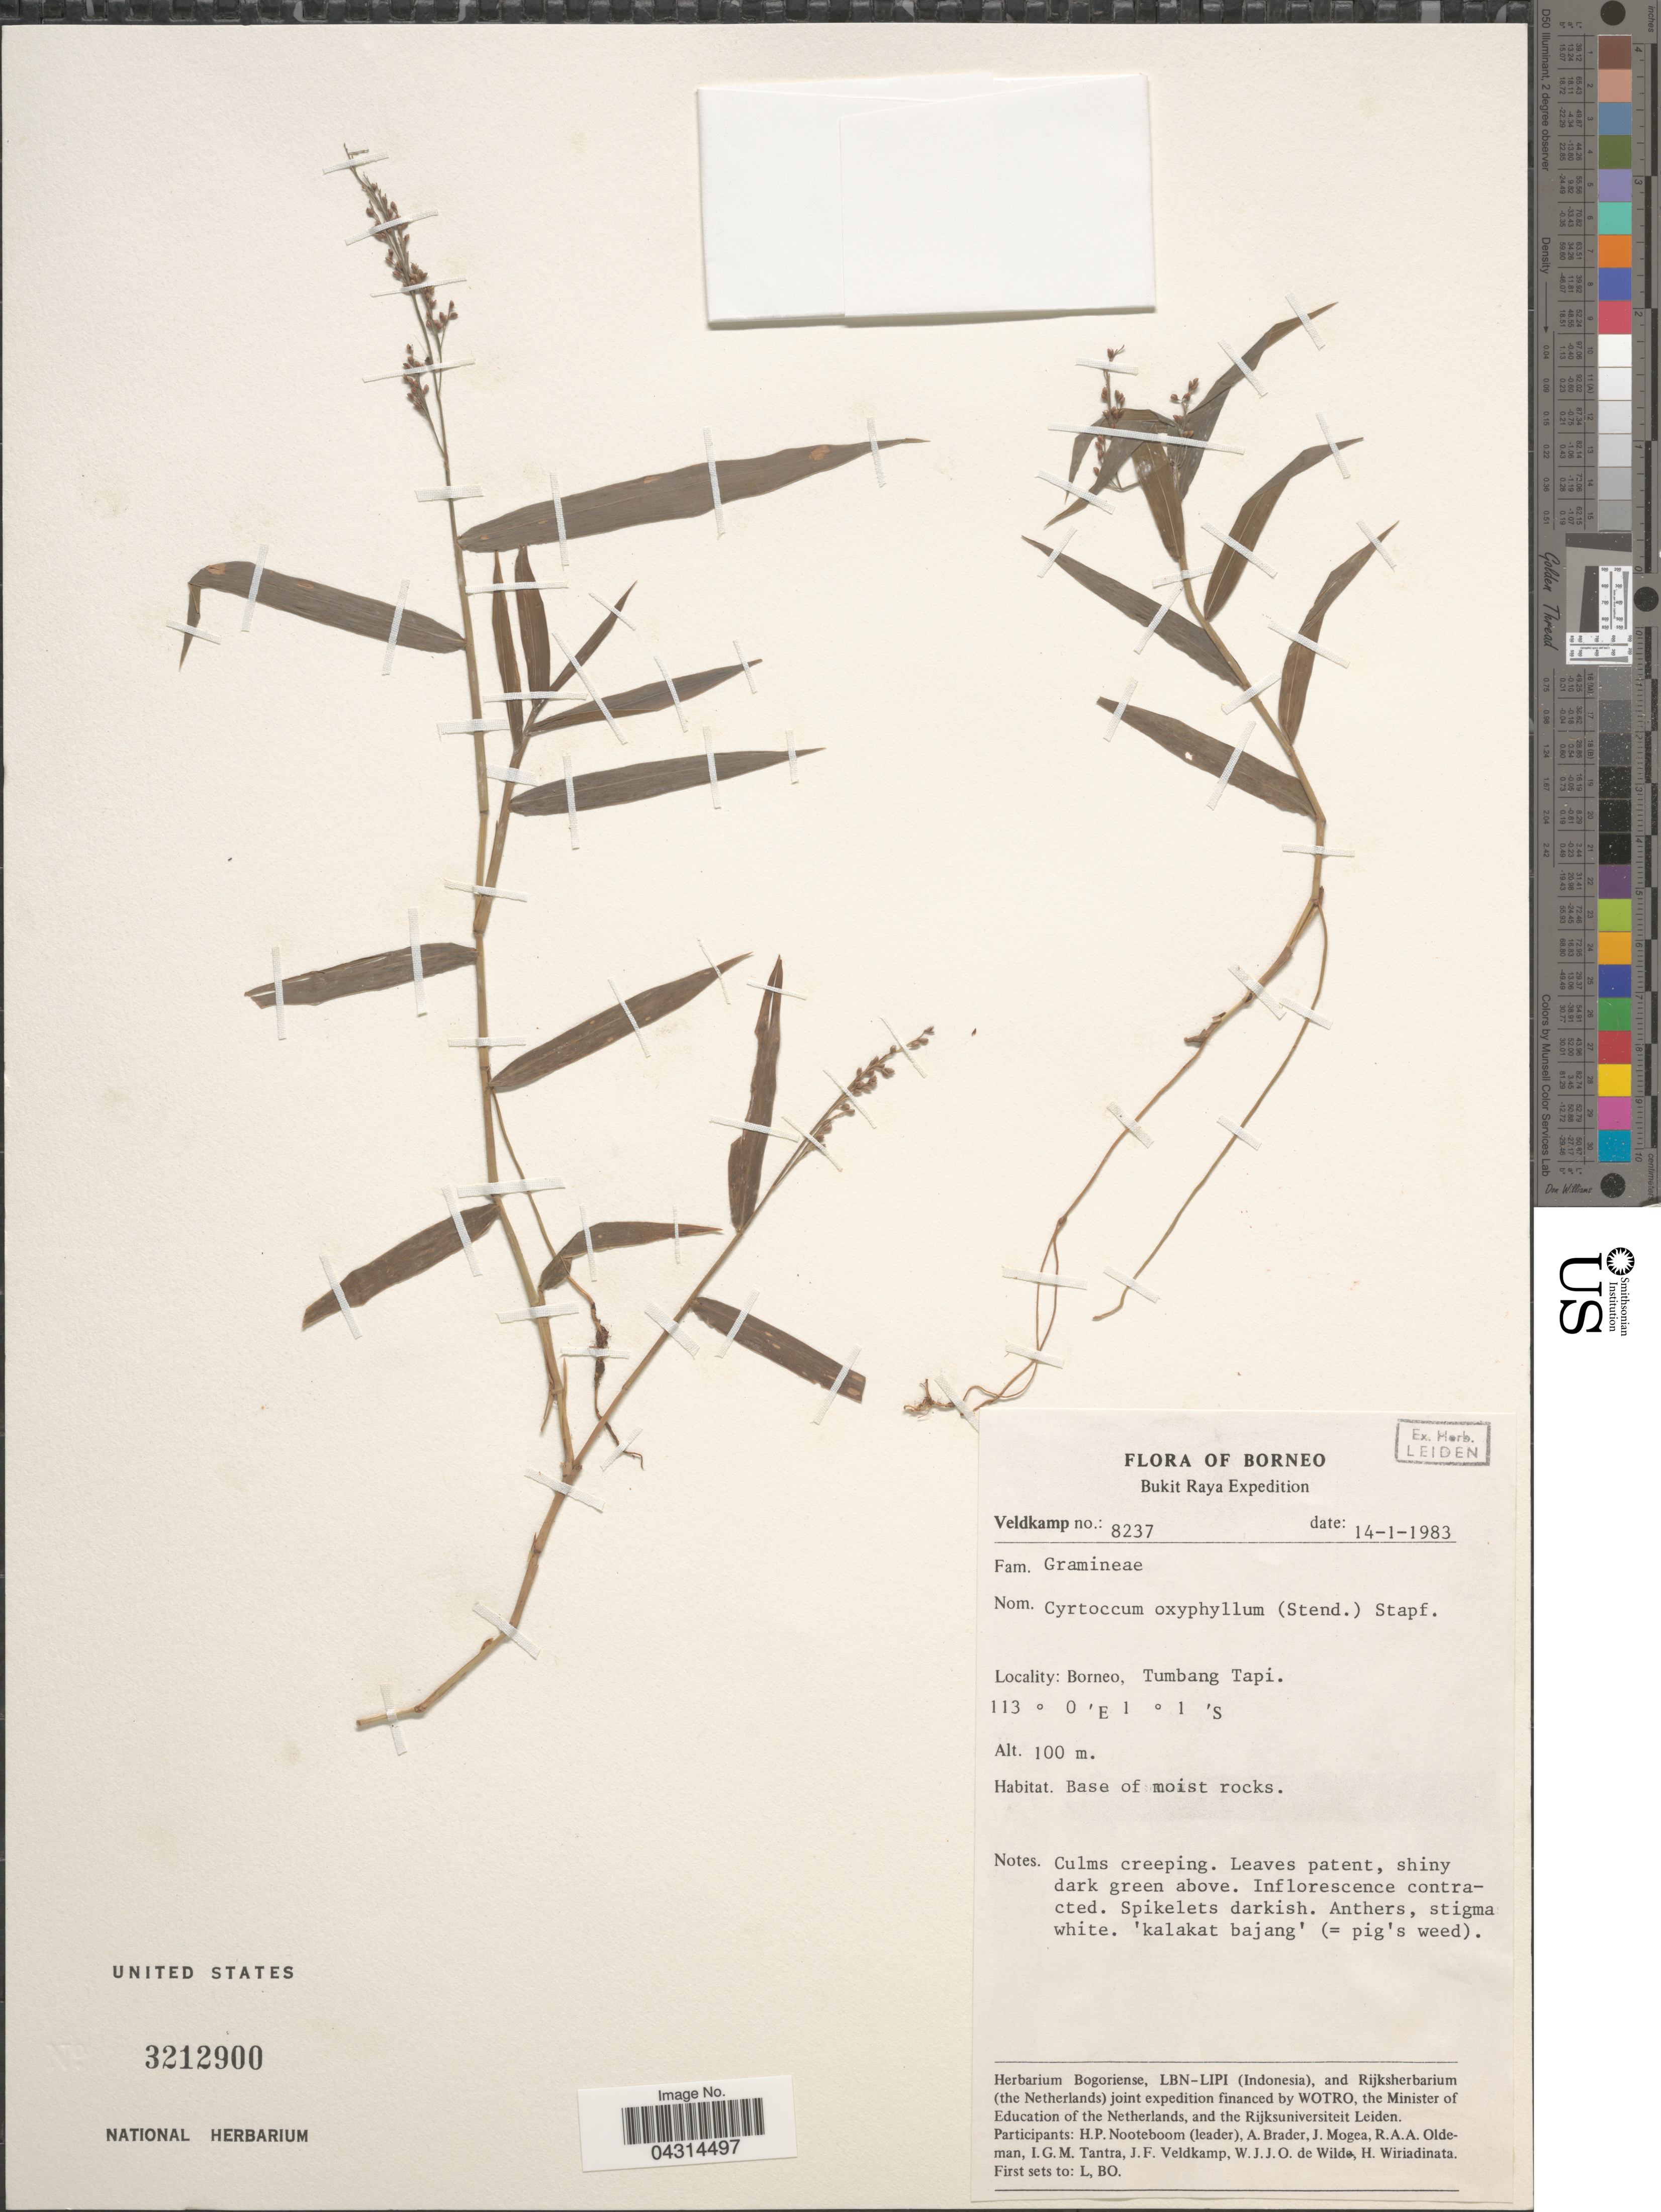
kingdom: Plantae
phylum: Tracheophyta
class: Liliopsida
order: Poales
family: Poaceae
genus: Cyrtococcum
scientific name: Cyrtococcum oxyphyllum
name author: (Steud.) Stapf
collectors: J. F. Veldkamp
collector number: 8237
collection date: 1983-01-14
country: Malaysia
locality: Borneo. Bukit Raya Expedition. Borneo, Tumbang Tapi.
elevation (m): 100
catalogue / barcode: US 3212900